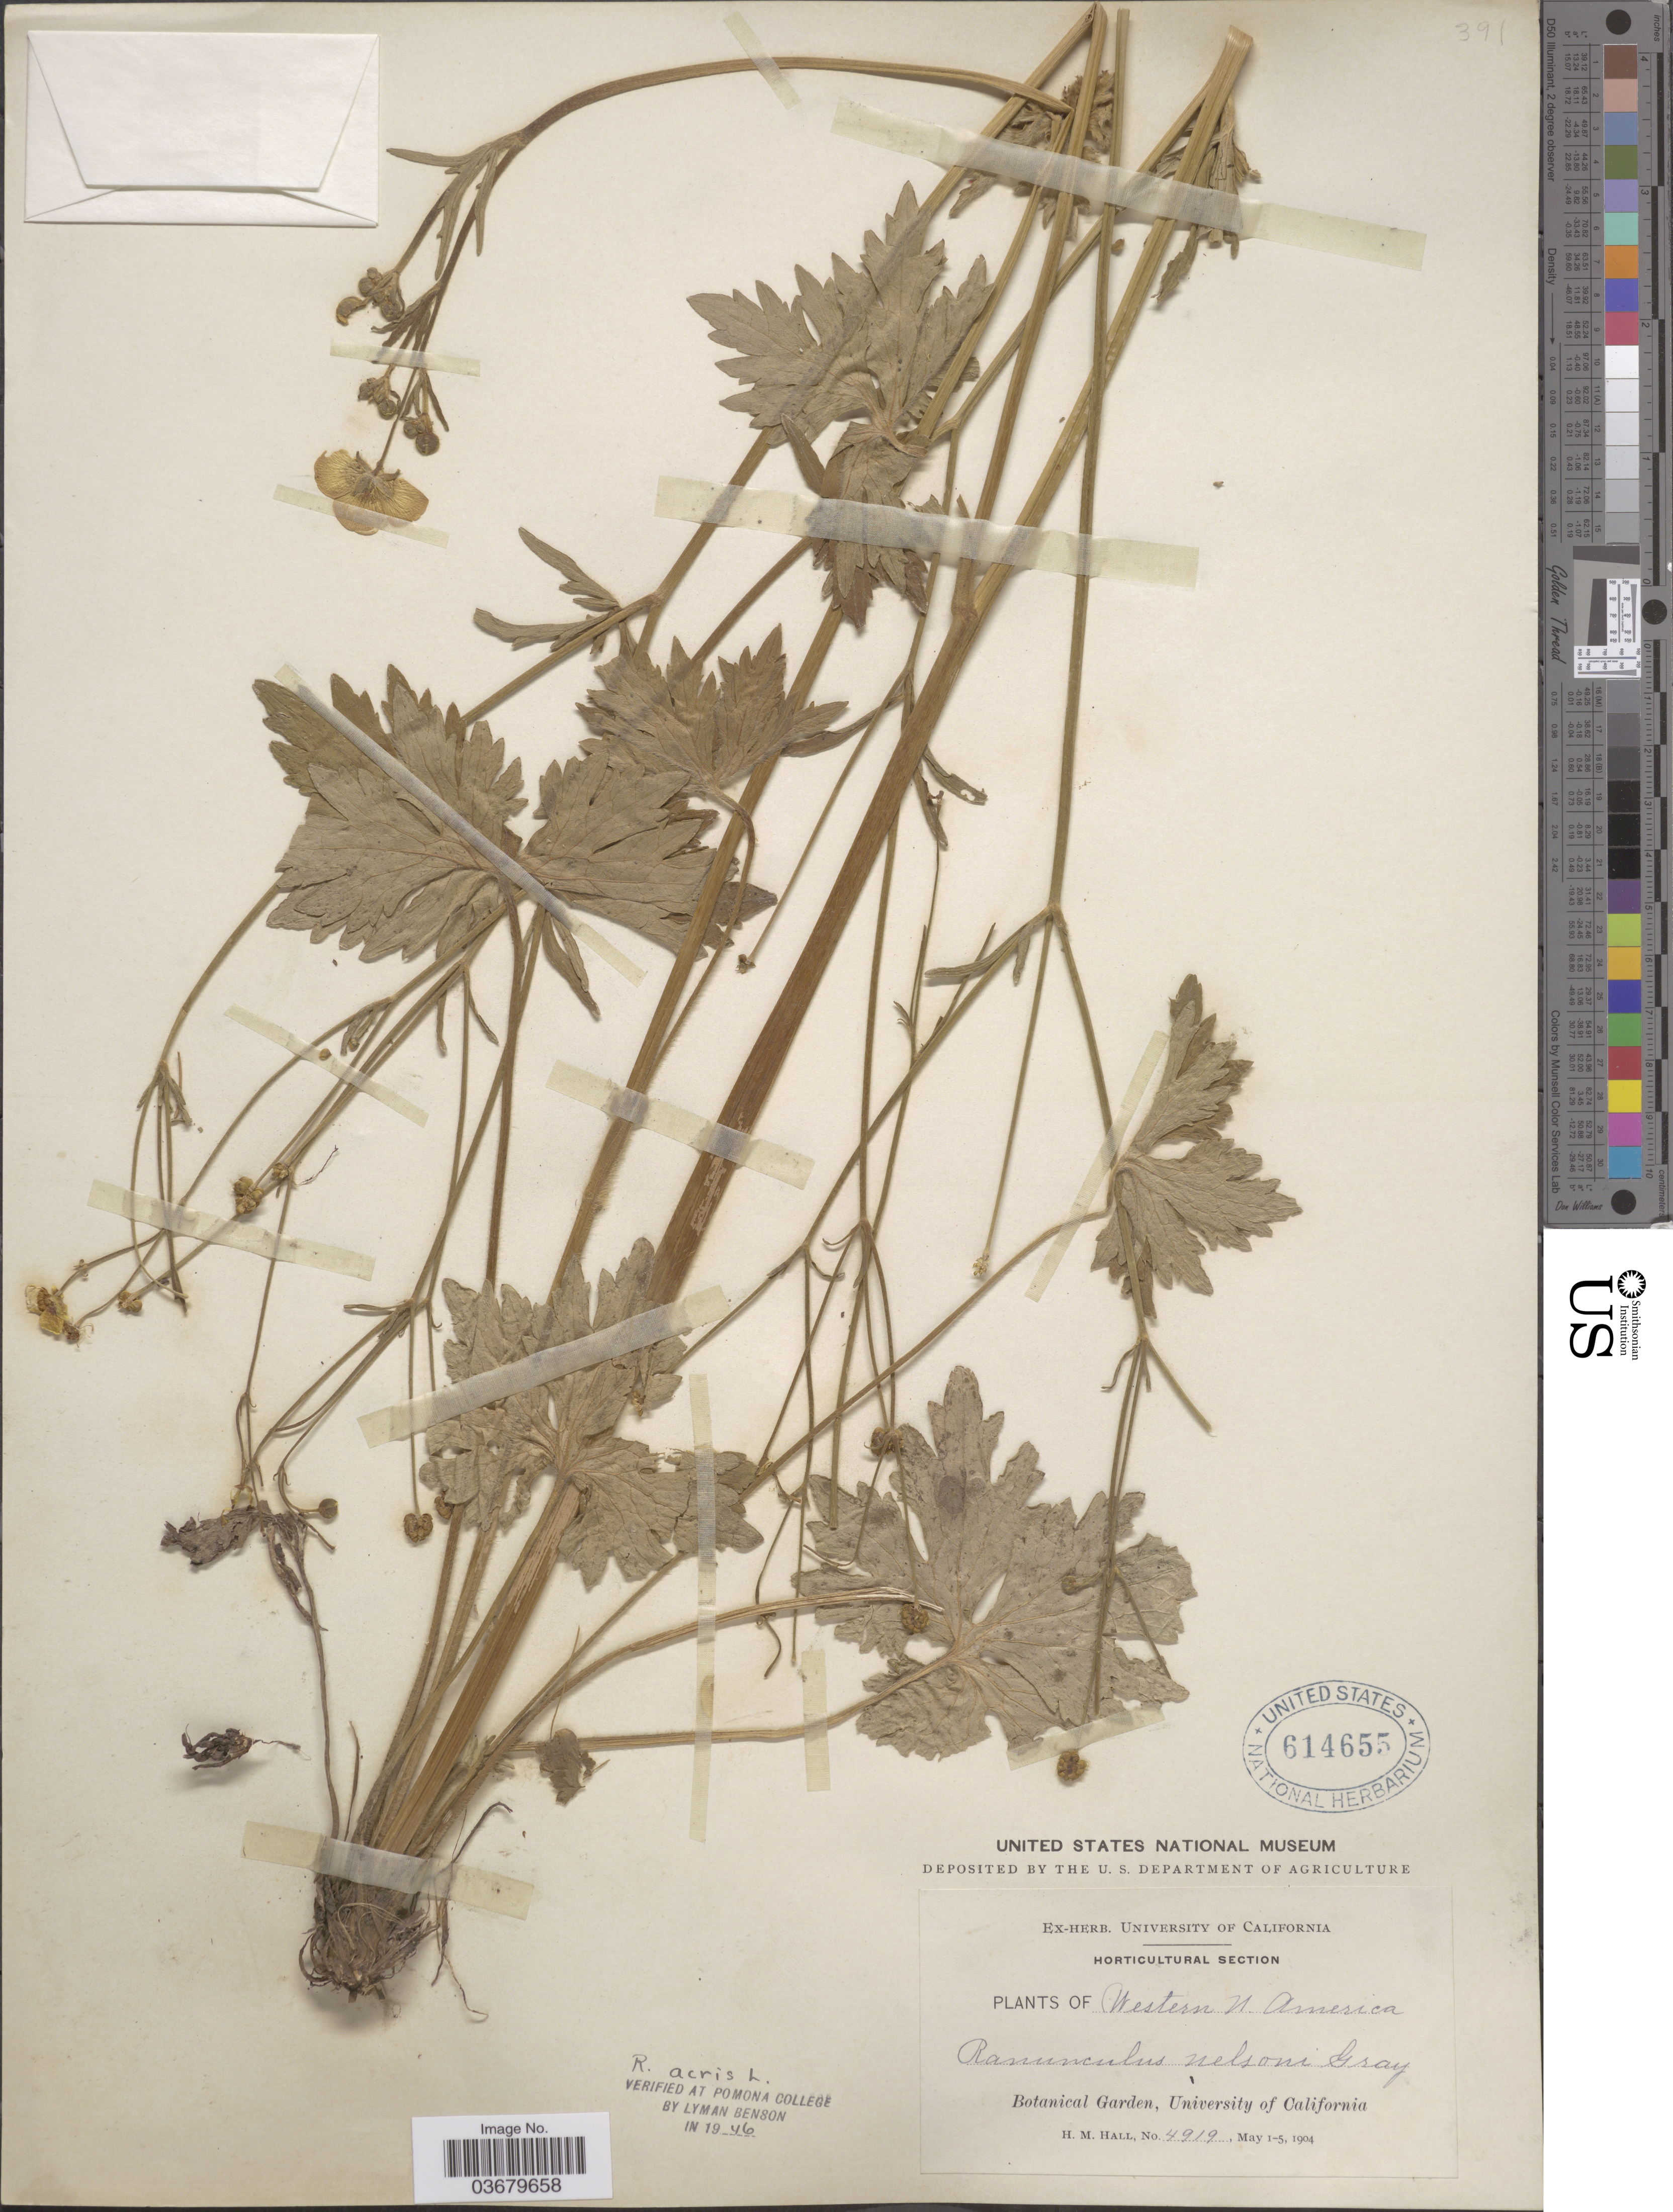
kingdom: Plantae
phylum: Tracheophyta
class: Magnoliopsida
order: Ranunculales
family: Ranunculaceae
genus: Ranunculus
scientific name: Ranunculus acris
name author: L.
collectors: H. M. Hall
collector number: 4919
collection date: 1904-05-01/1904-05-05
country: United States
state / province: California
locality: Western N. America. Botanical Garden, University of California.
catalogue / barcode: US 614655